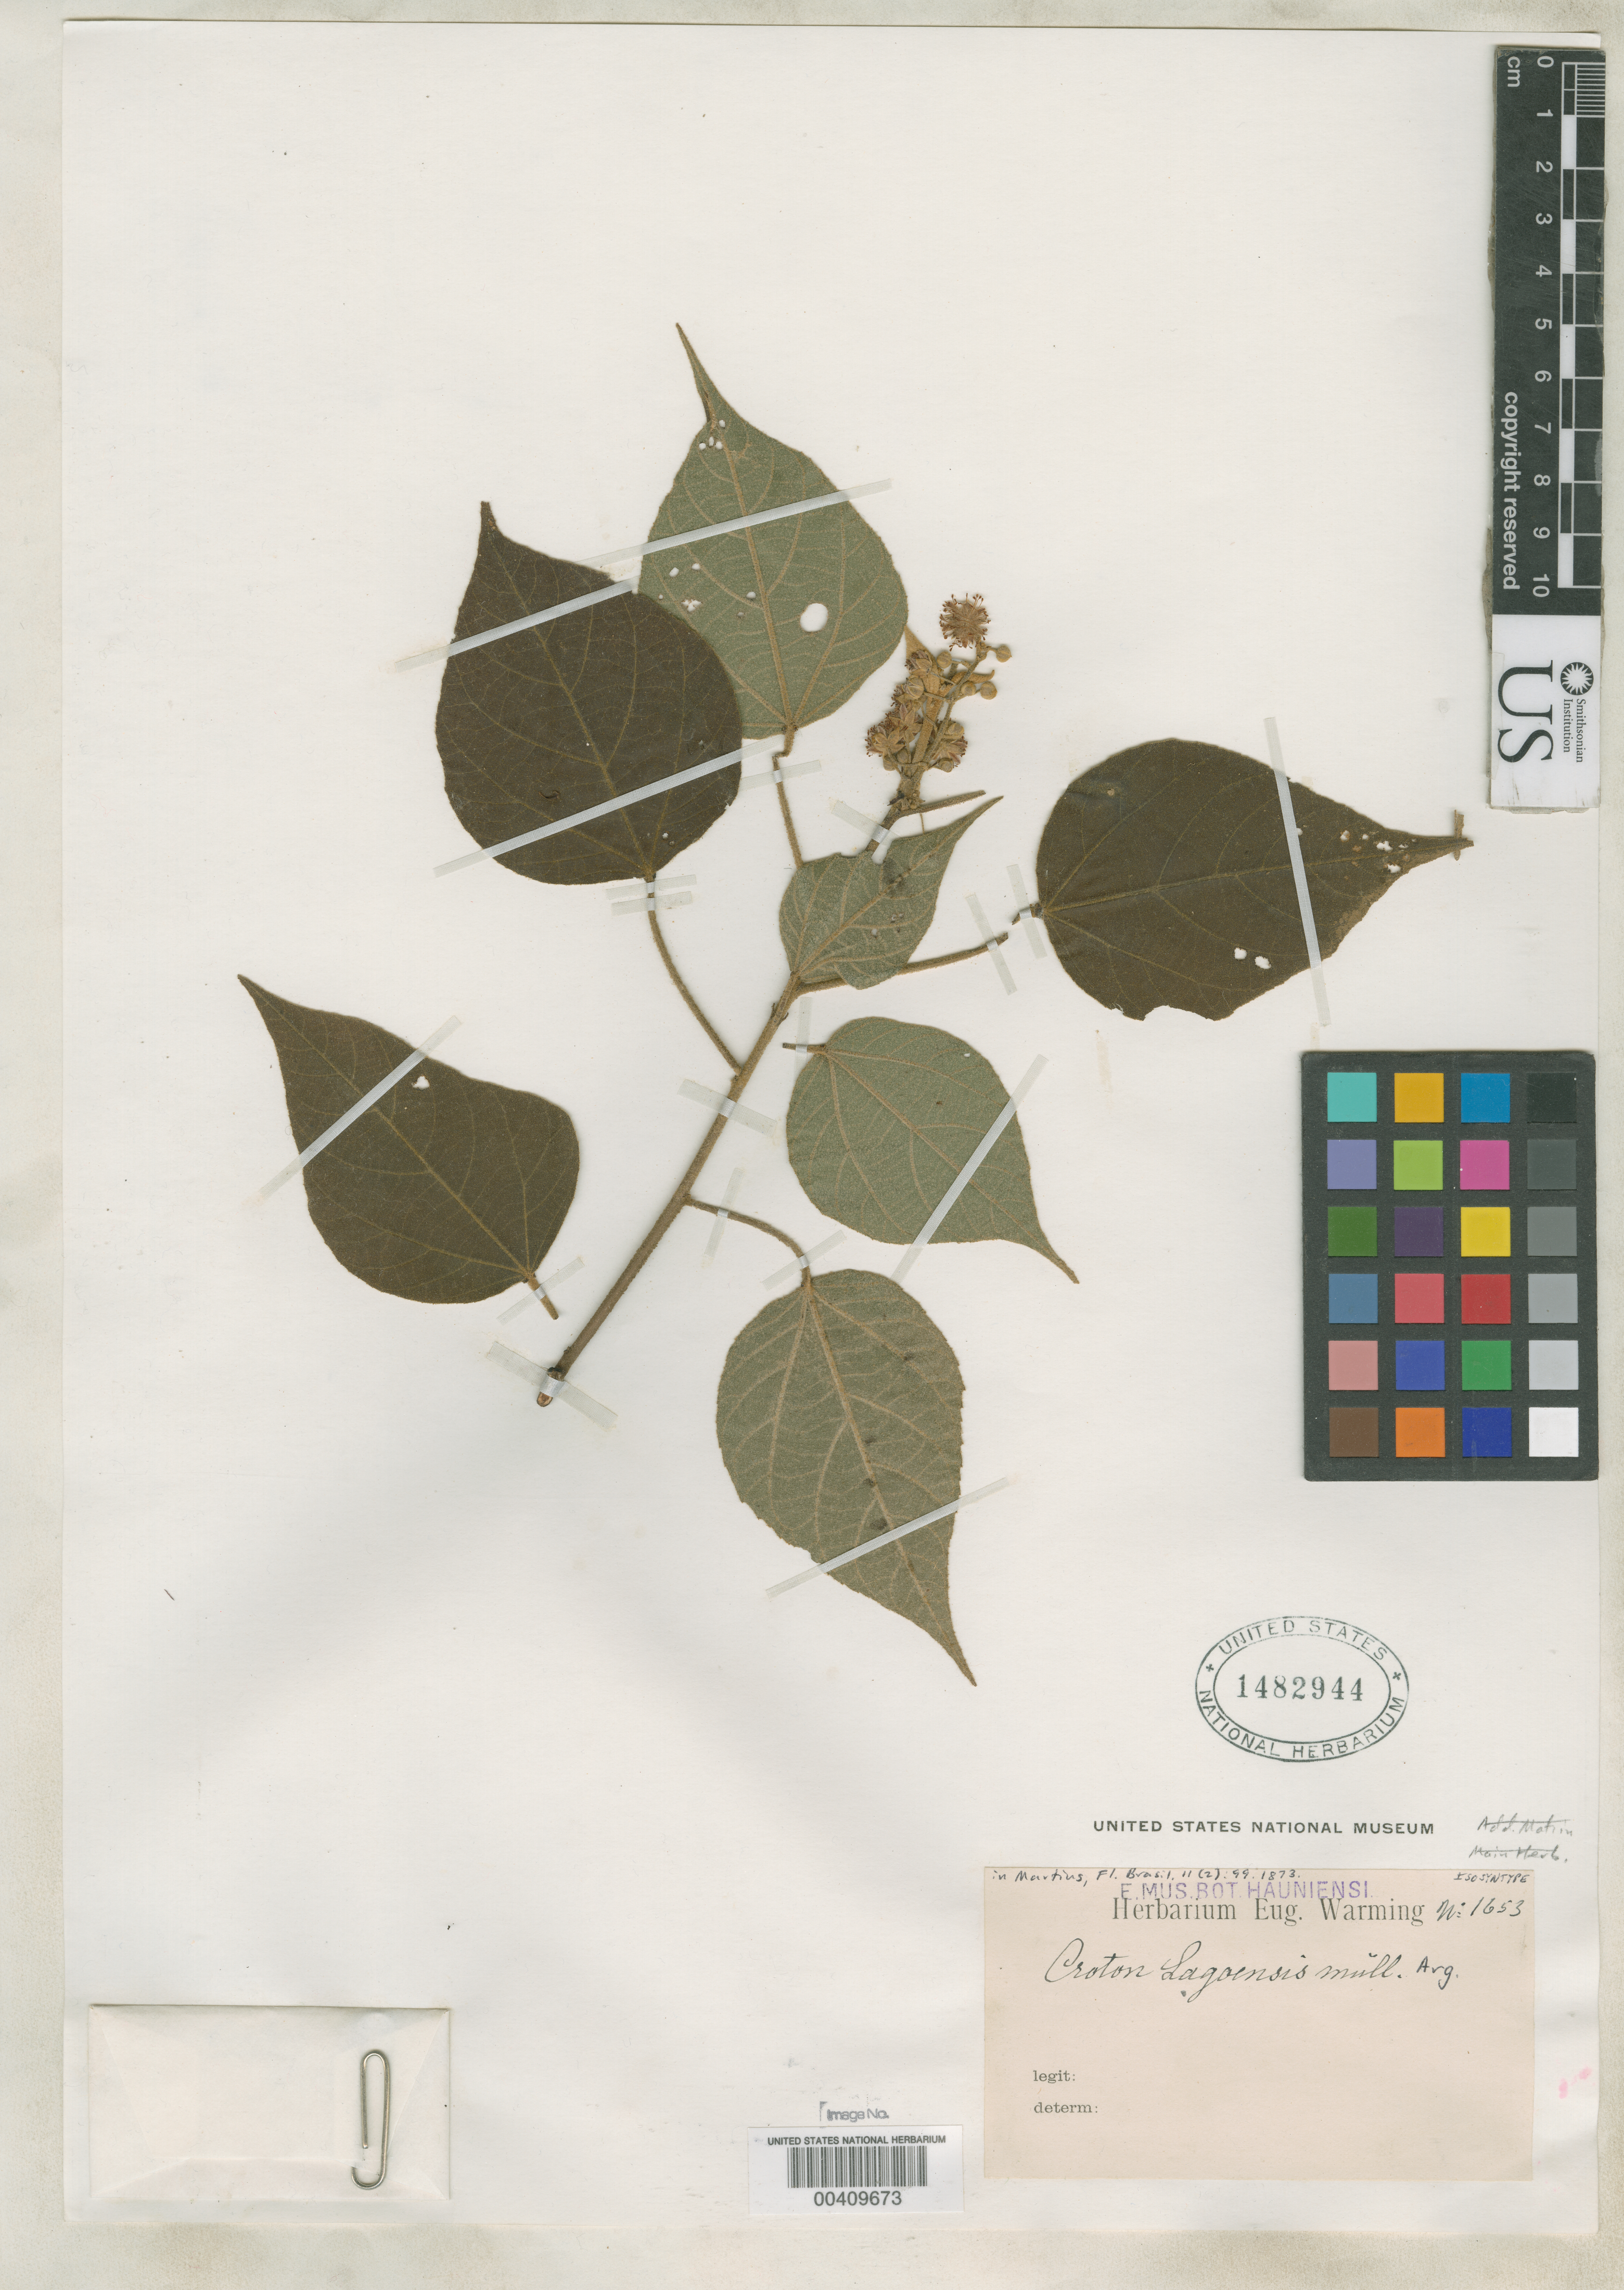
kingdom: Plantae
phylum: Tracheophyta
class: Magnoliopsida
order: Malpighiales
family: Euphorbiaceae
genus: Croton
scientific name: Croton lagoensis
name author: Müll. Arg. in Mart.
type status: Isosyntype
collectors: E. Warming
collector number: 1653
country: Brazil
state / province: Minas Gerais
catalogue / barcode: US 1482944